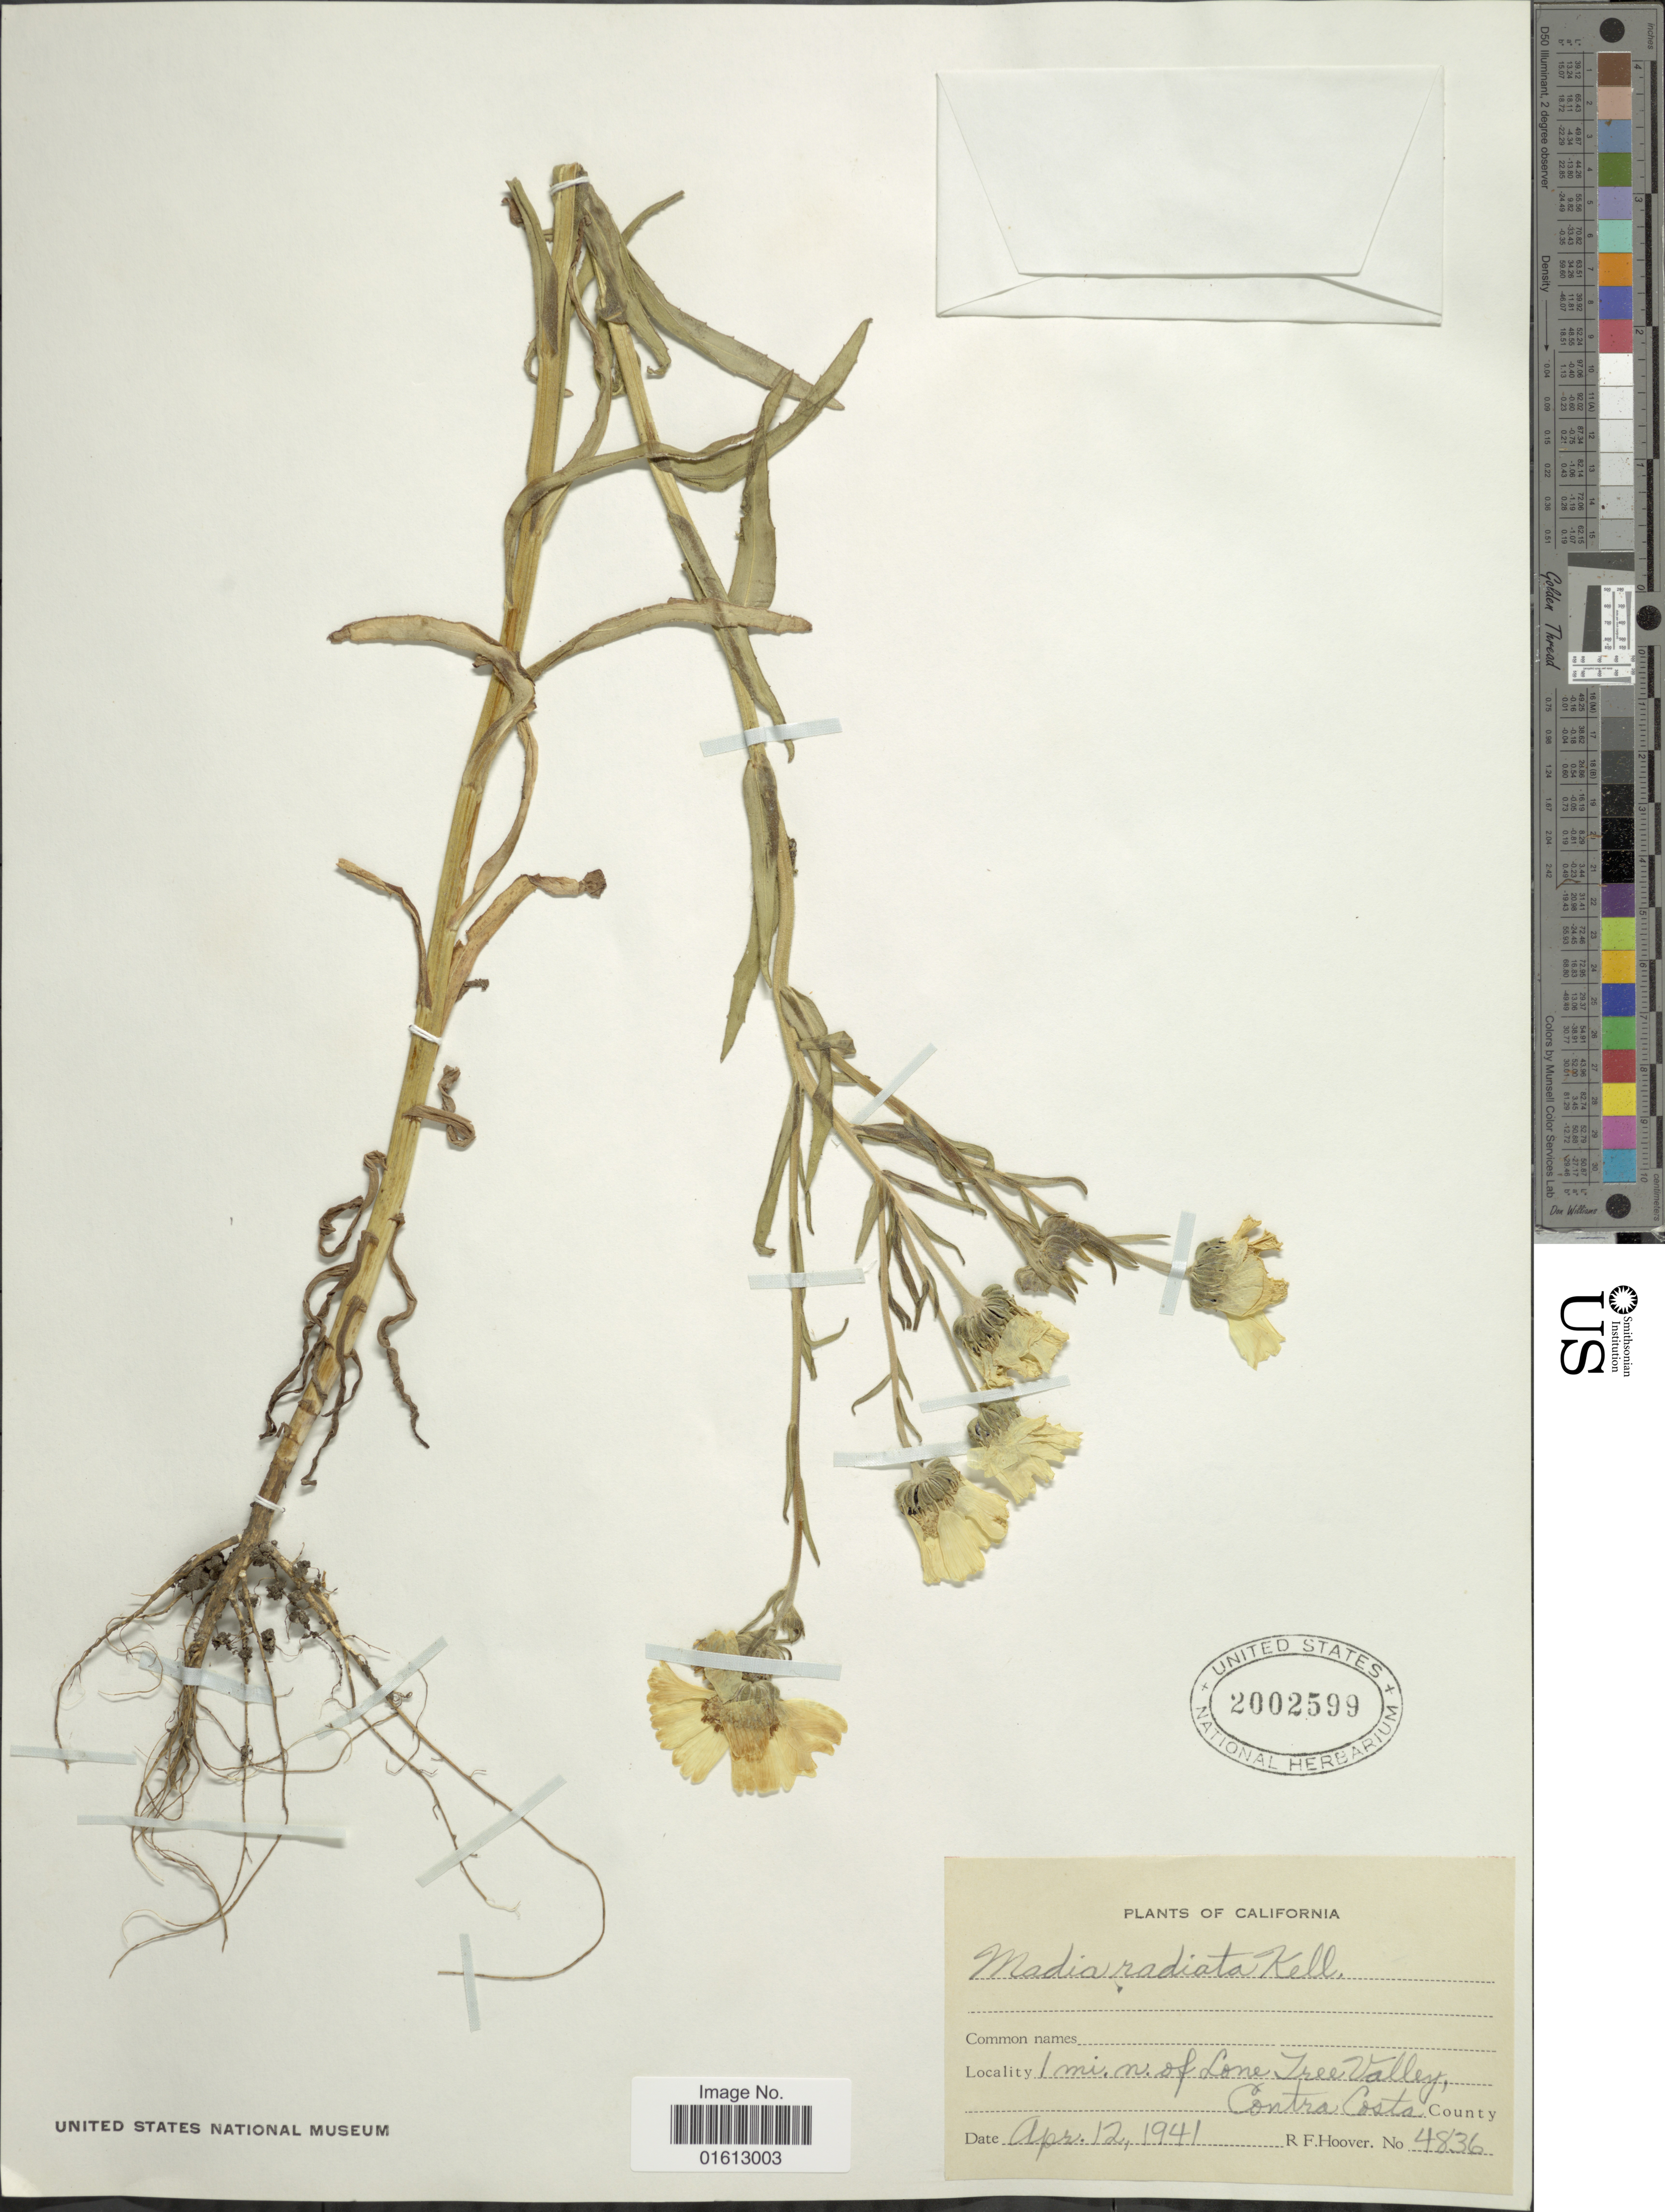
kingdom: Plantae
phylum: Tracheophyta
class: Magnoliopsida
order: Asterales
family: Asteraceae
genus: Madia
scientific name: Madia radiata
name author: Kellogg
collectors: R. F. Hoover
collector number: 4836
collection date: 1941-04-12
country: United States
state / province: California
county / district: Contra Costa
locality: California, 1 mi. n. of Lone Tree Valley, Contra Costa County.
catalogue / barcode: US 2002599